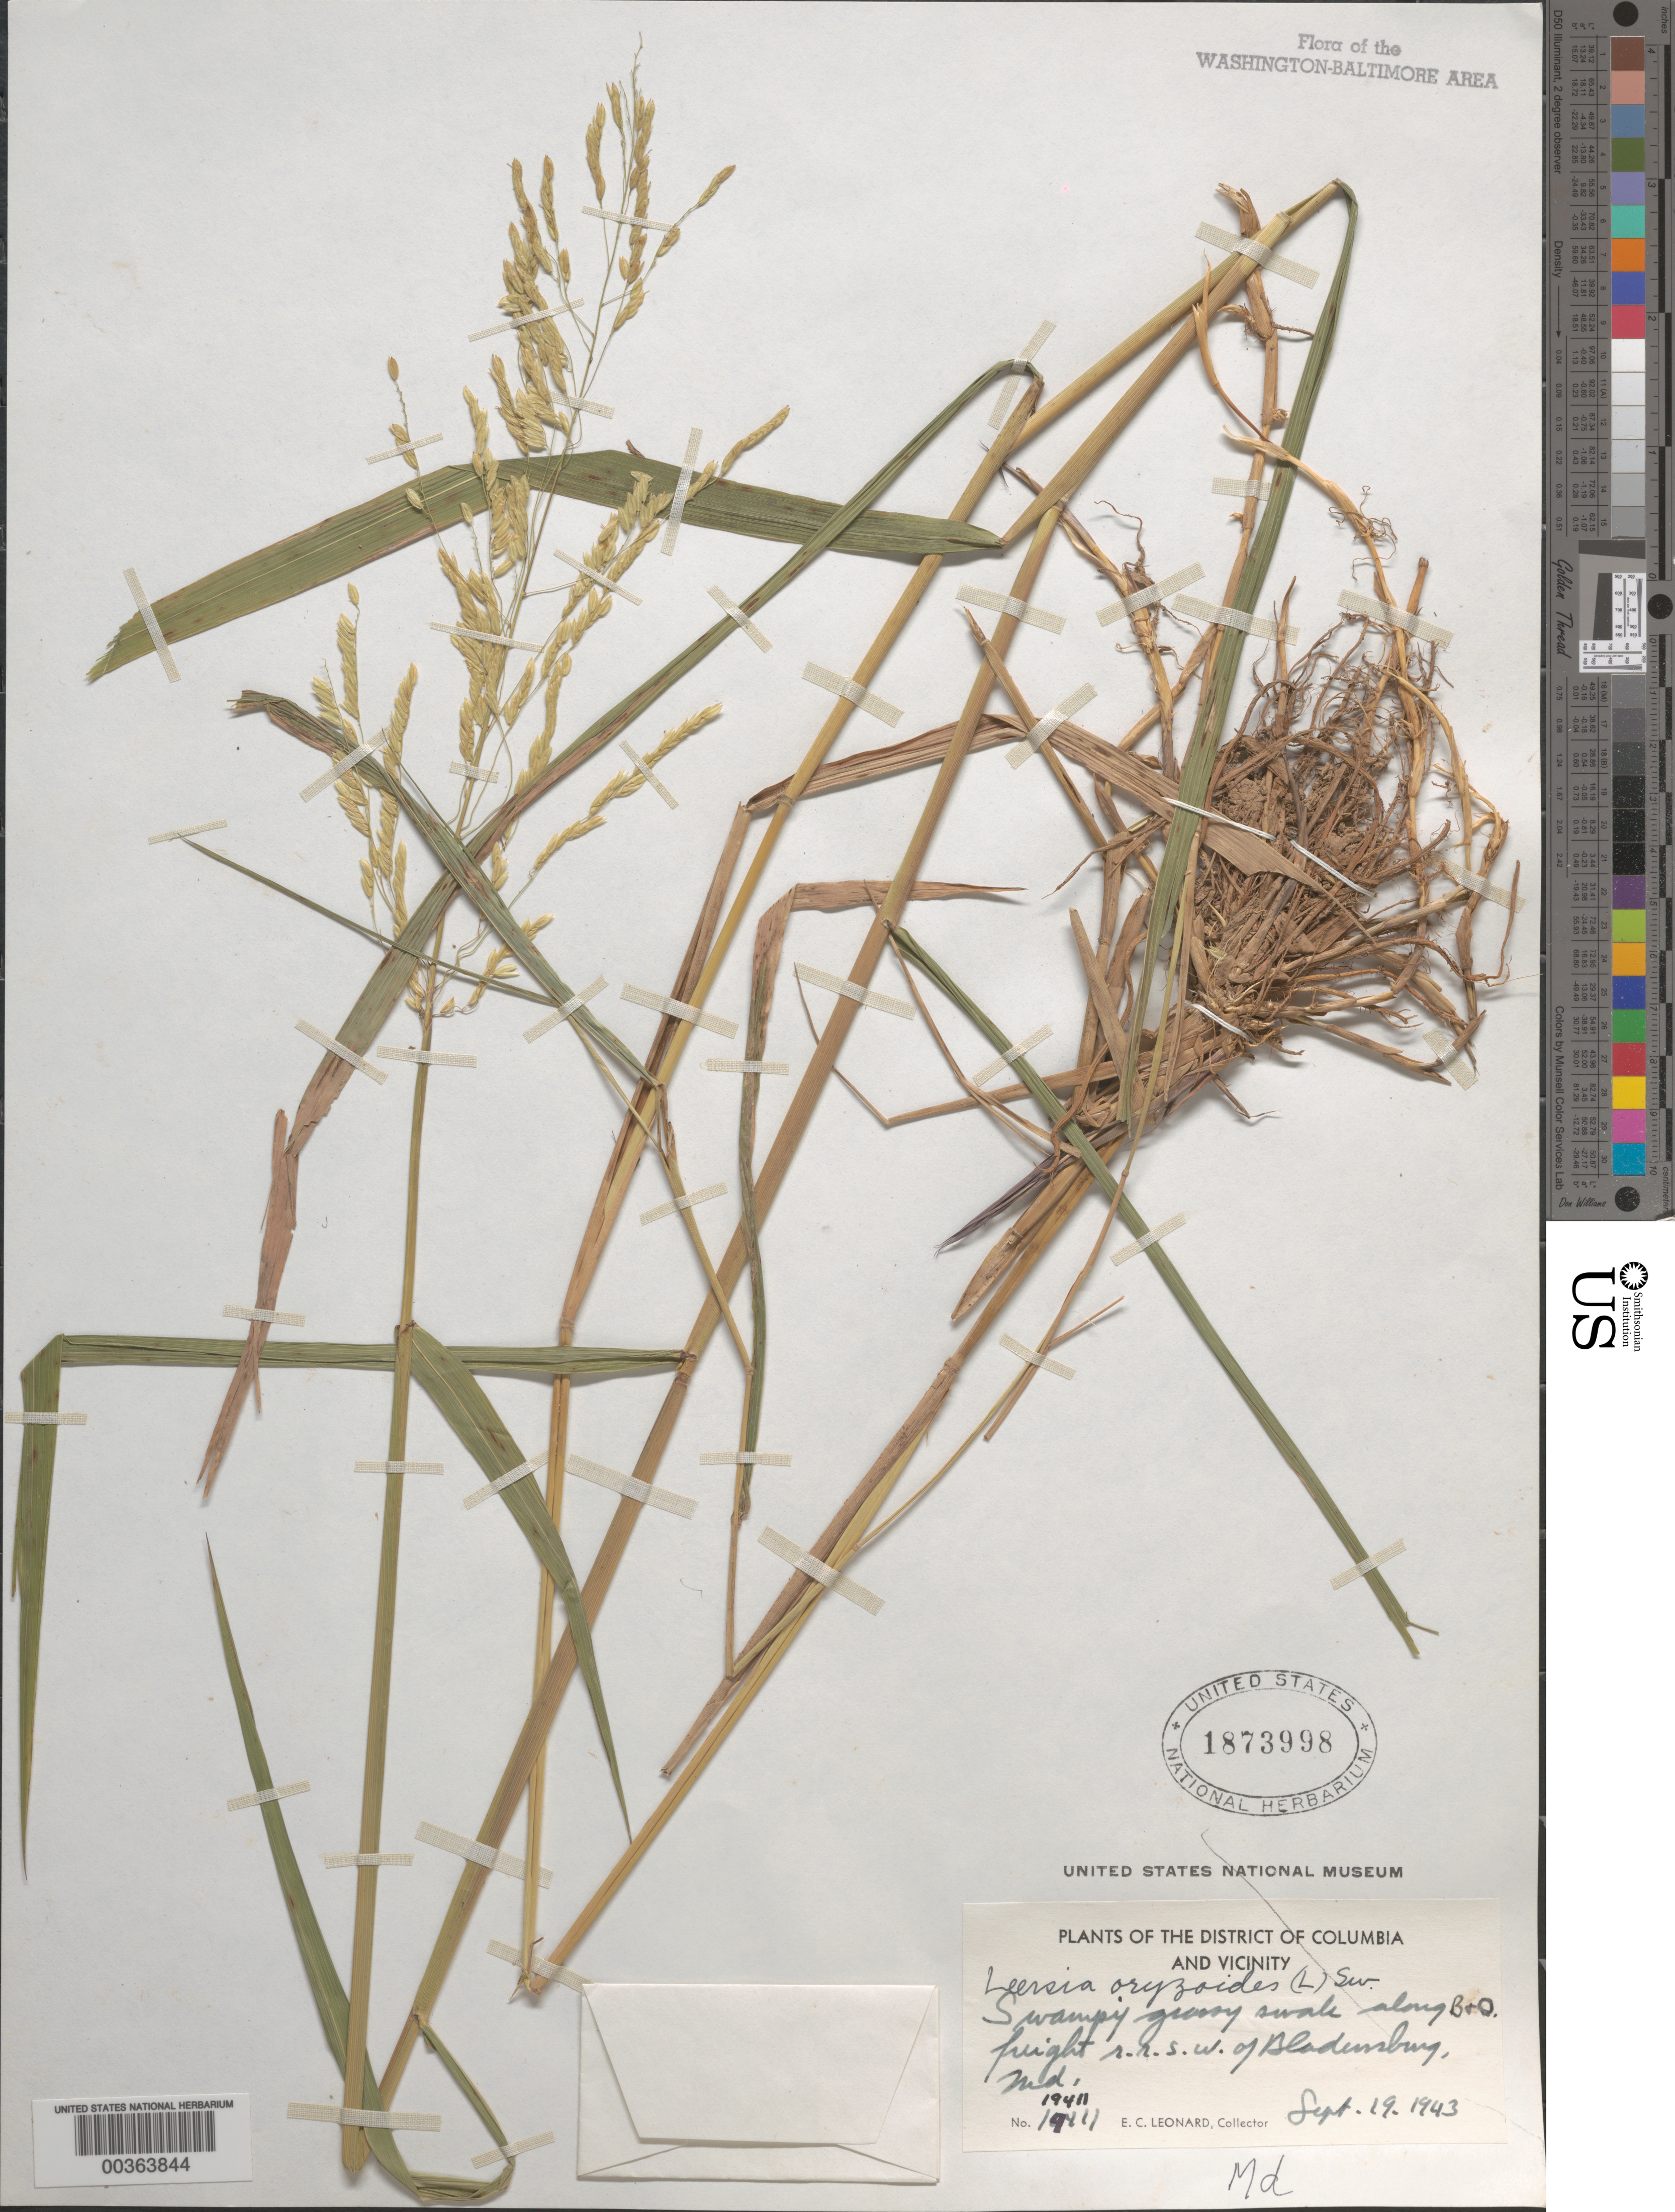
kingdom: Plantae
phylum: Tracheophyta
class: Liliopsida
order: Poales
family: Poaceae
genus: Leersia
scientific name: Leersia oryzoides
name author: (L.) Sw.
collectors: E. C. Leonard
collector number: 19411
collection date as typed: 19 Sep 1943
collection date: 1943-09-19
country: United States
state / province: Maryland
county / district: Prince George's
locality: Southwest of Bladensburg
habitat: Swampy grassy swale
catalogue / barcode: US 1873998